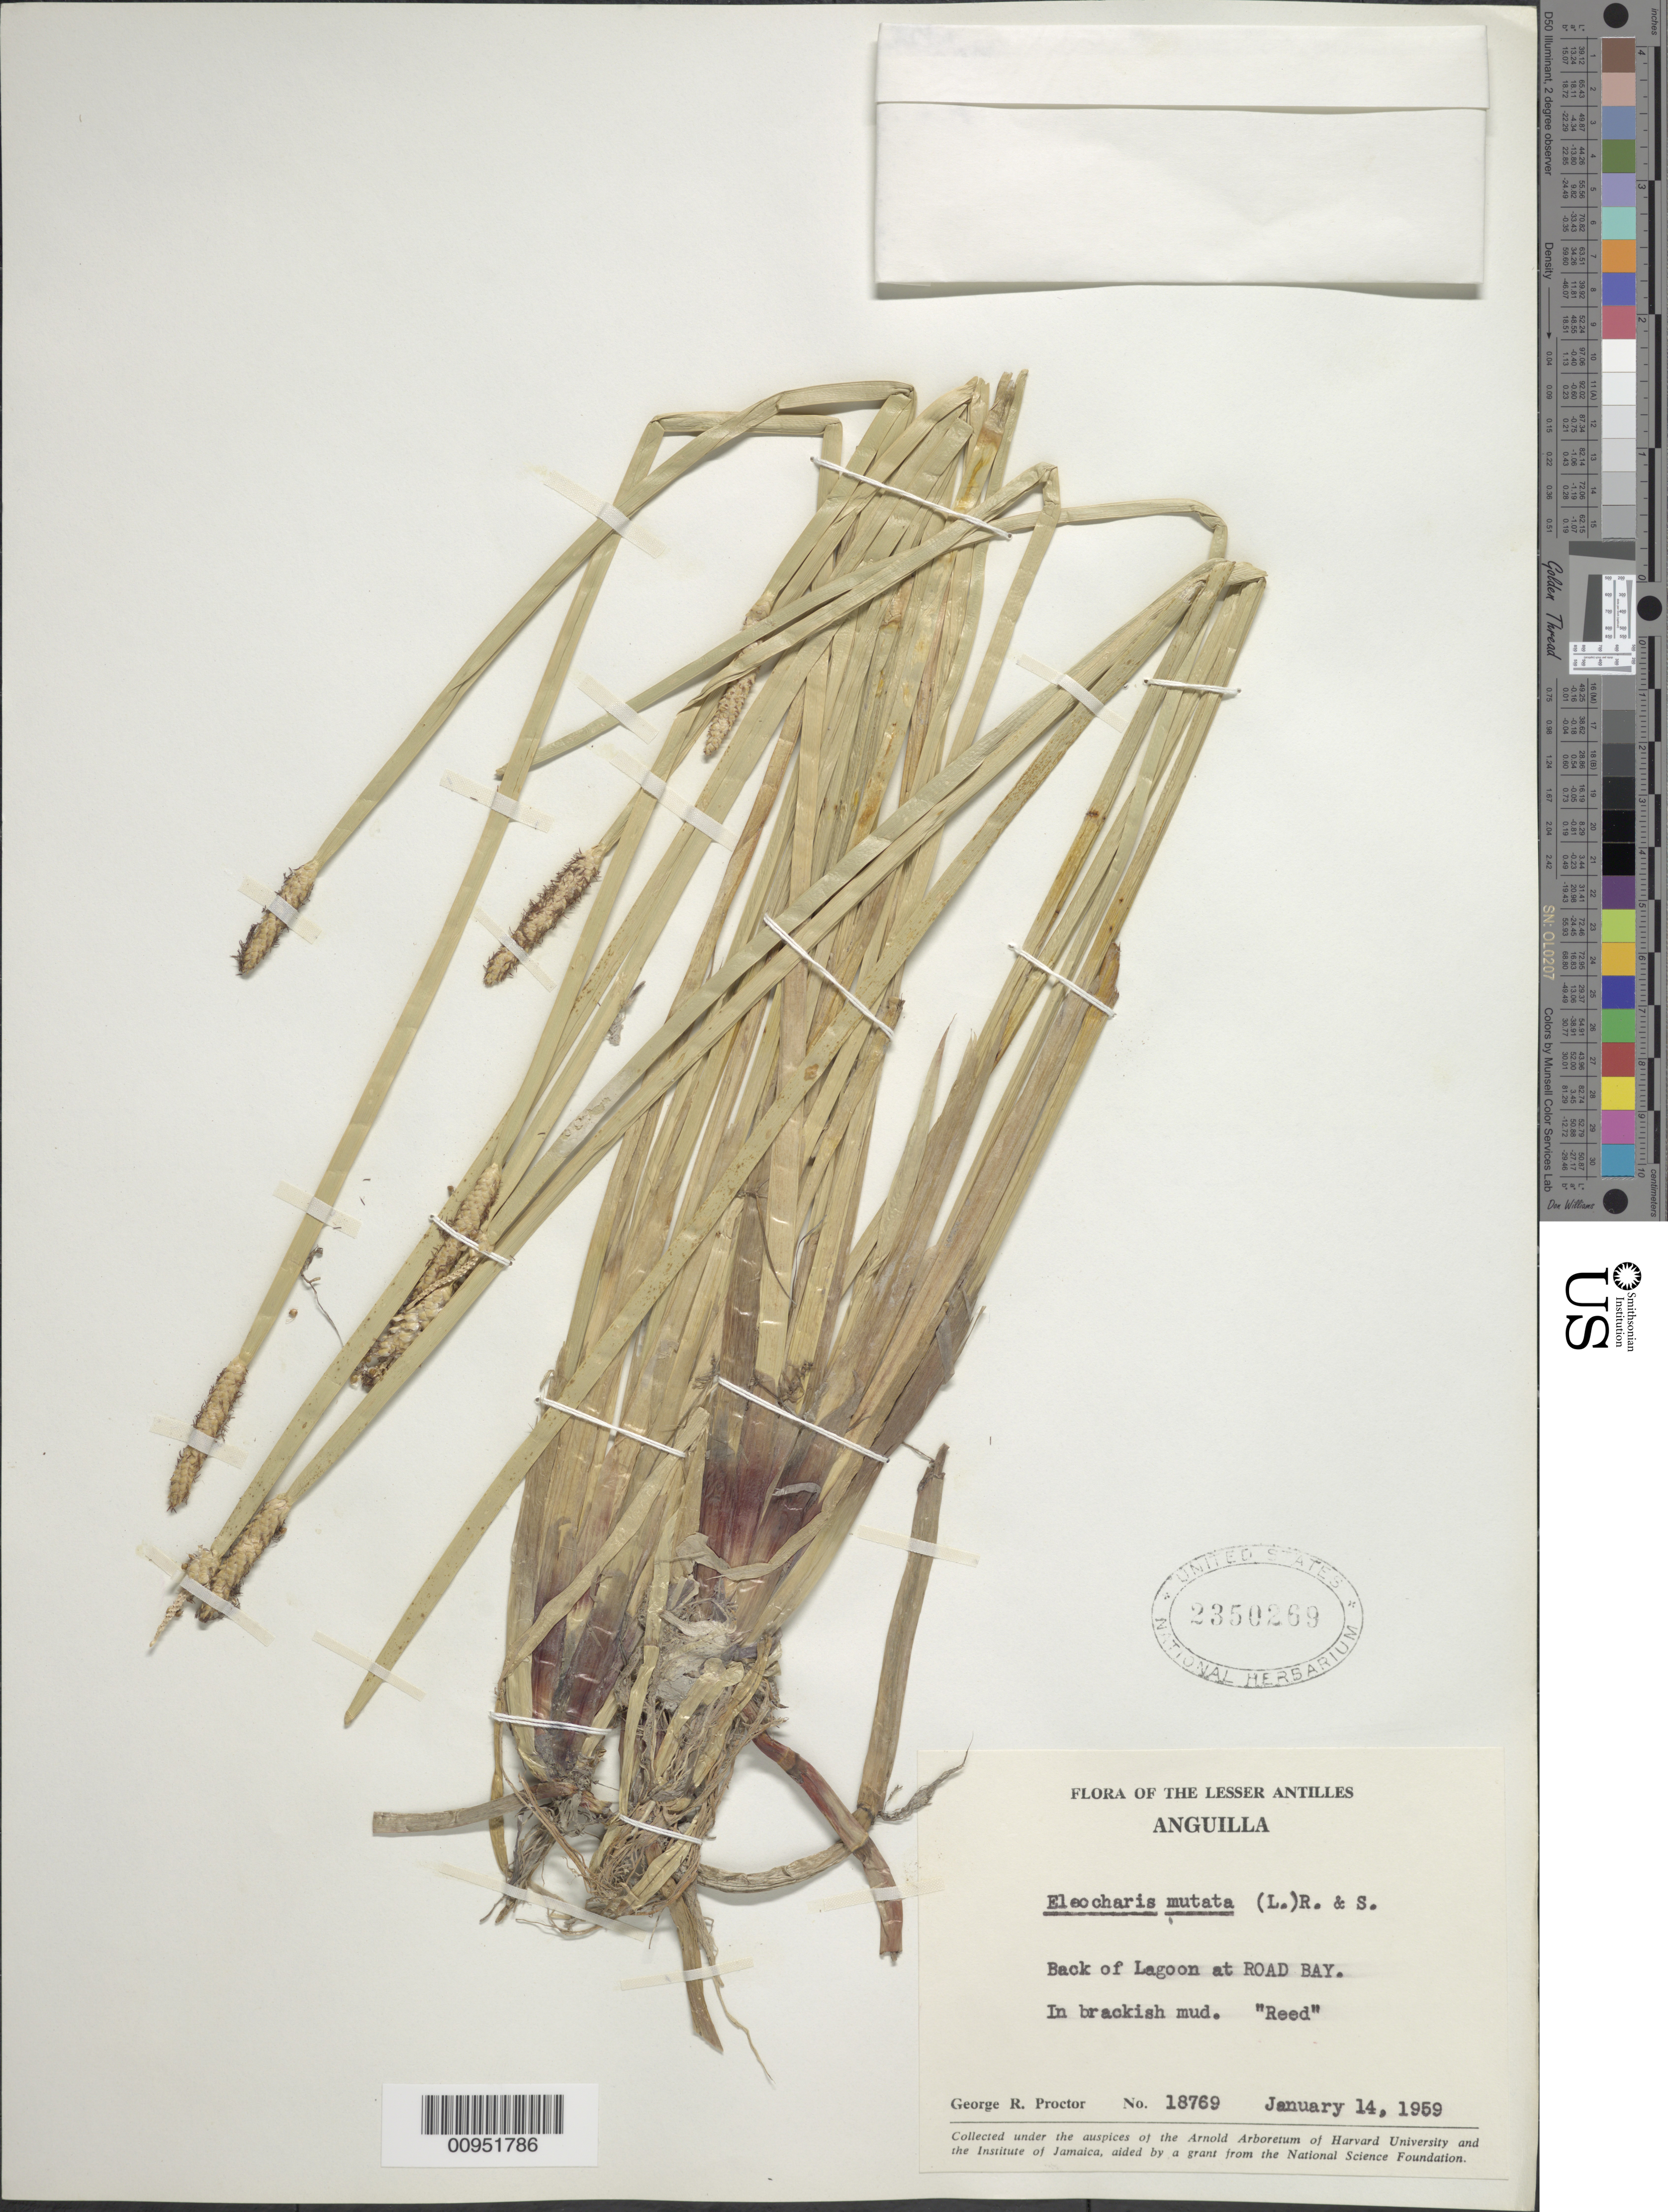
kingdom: Plantae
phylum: Tracheophyta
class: Liliopsida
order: Poales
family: Cyperaceae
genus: Eleocharis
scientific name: Eleocharis mutata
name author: (L.) Roem. & Schult.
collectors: G. R. Proctor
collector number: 18769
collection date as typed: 14 Jan 1959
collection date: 1959-01-14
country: Anguilla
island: Anguilla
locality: Back of Lagoon at Road Bay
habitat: In brackish mud of lagoon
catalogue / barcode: US 2350269